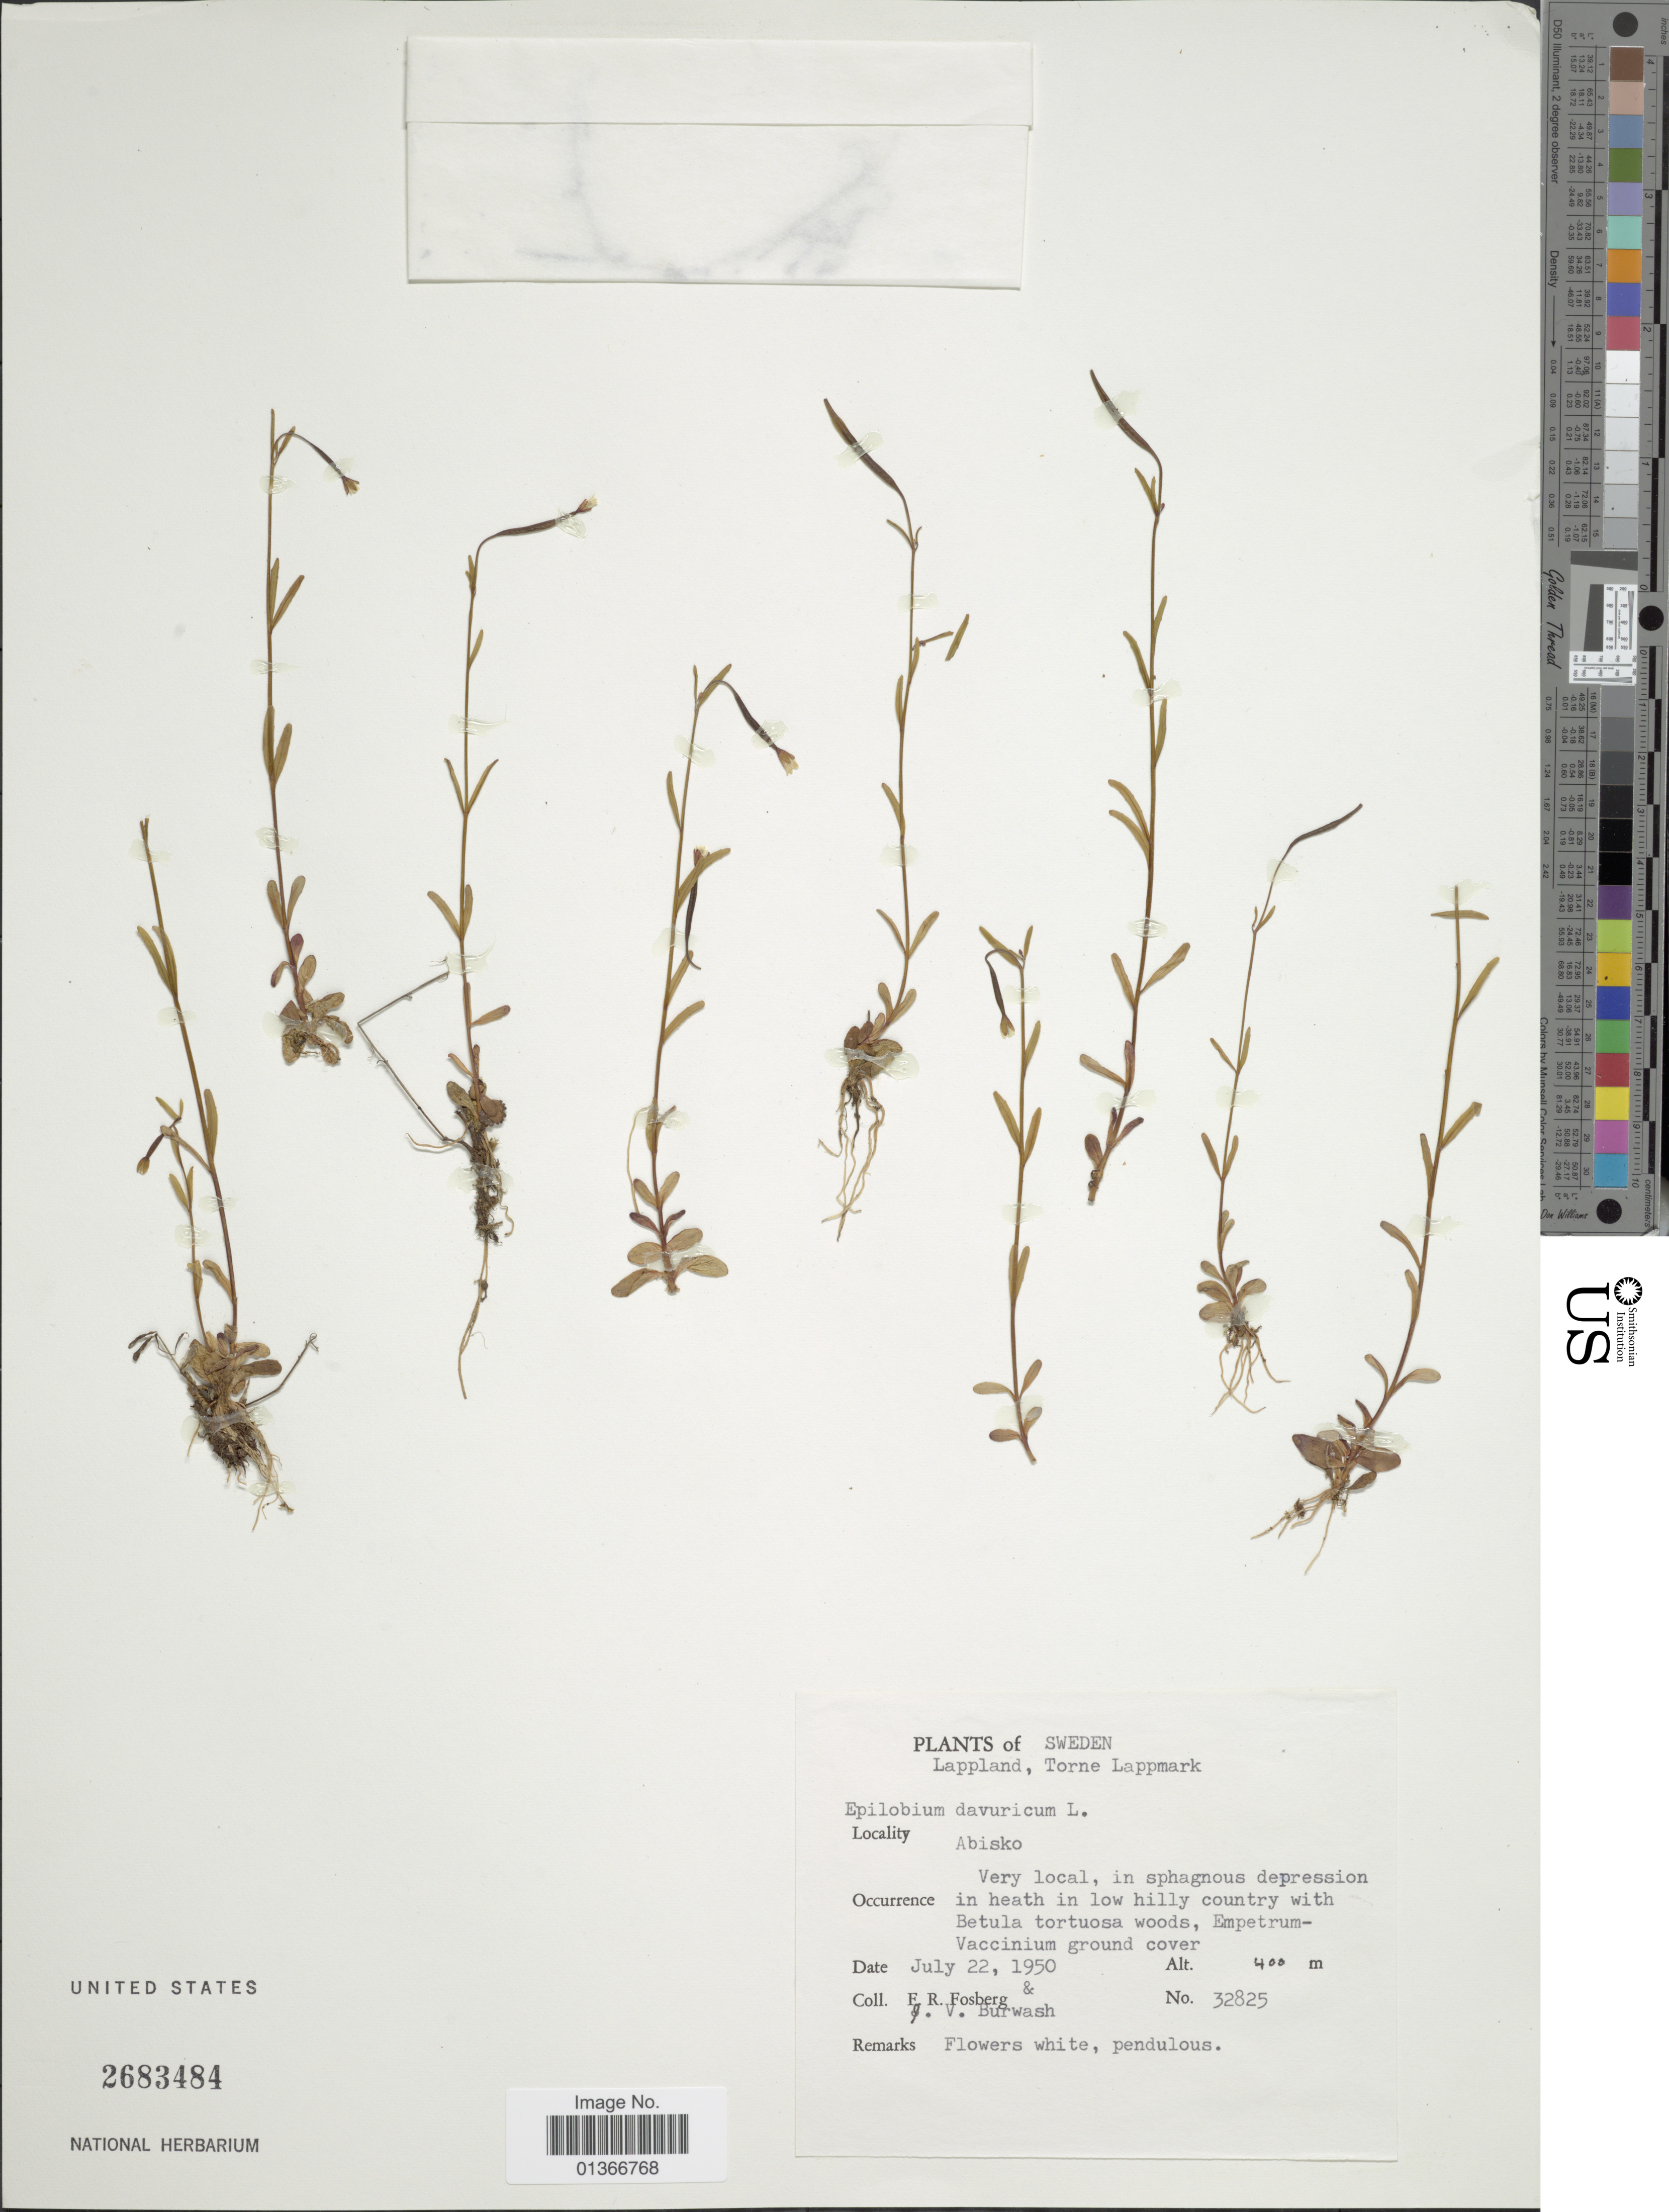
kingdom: Plantae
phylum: Tracheophyta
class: Magnoliopsida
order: Myrtales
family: Onagraceae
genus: Epilobium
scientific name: Epilobium davuricum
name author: Fisch. ex Hornem.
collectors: F. R. Fosberg & J. Burwash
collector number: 32825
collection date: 1950-07-22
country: Sweden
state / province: Norrbotten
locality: Lapland, Torne Lappmark. Abisko.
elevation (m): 400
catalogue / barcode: US 2683484